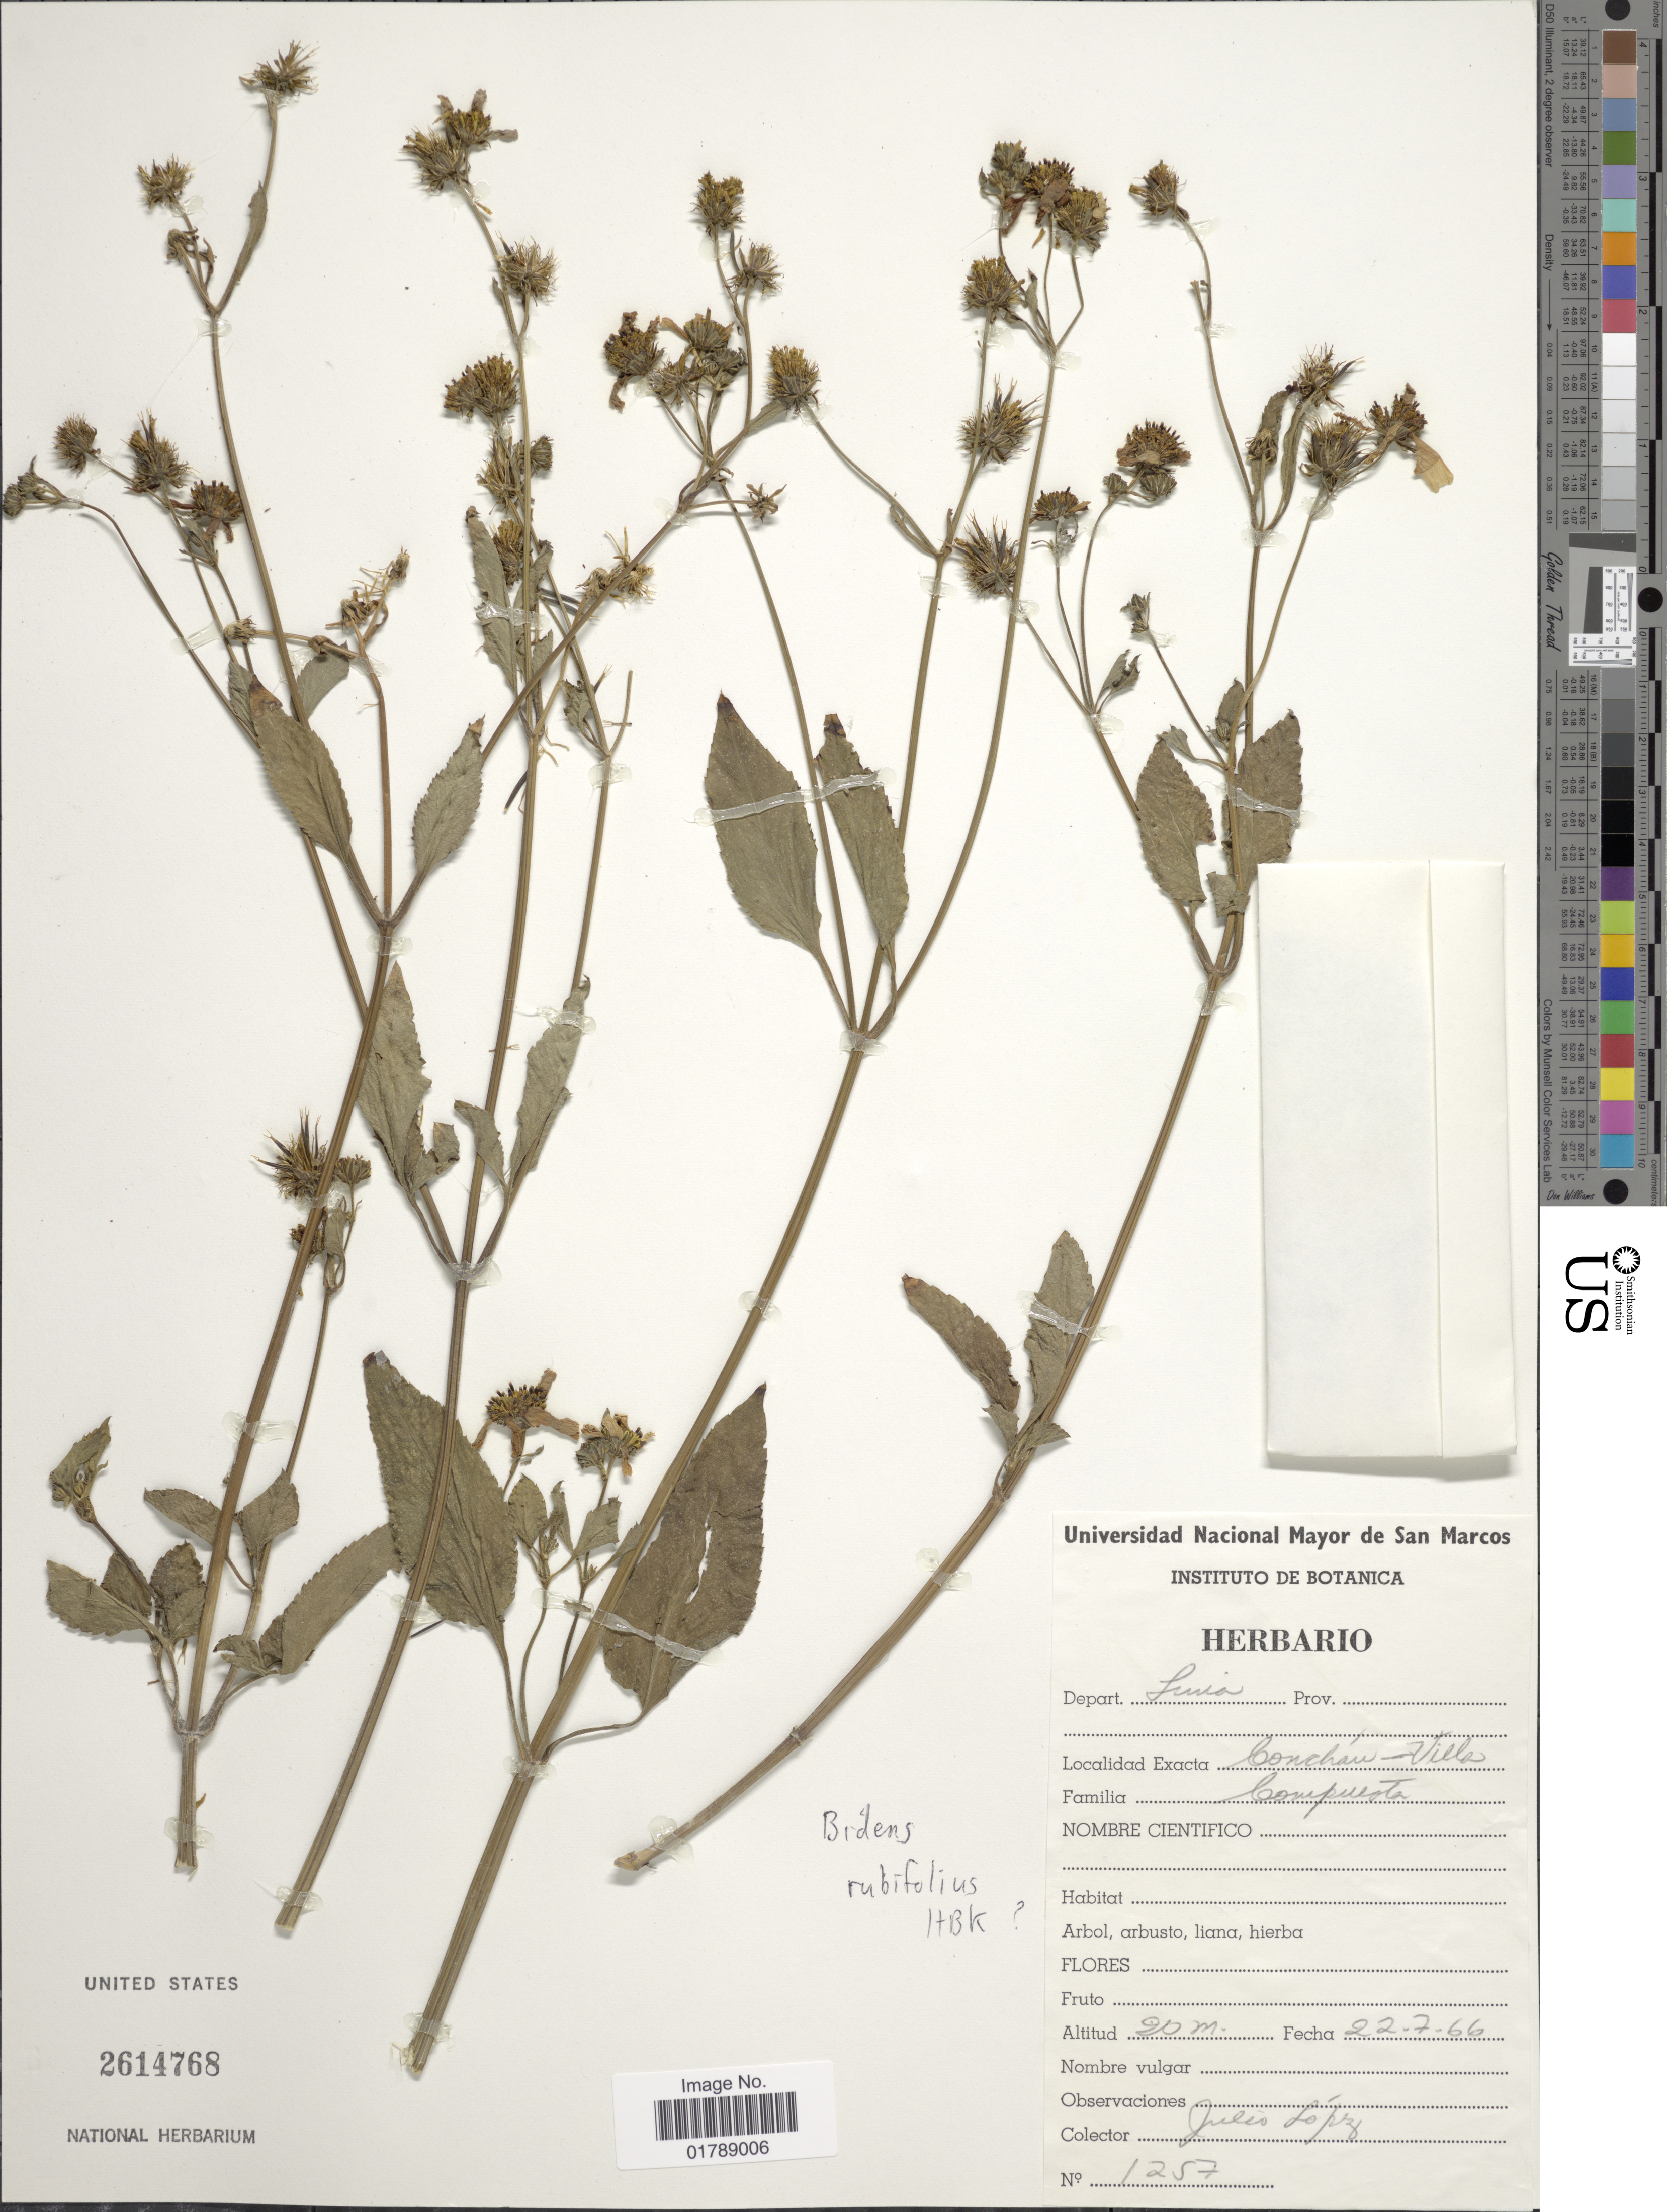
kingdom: Plantae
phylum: Tracheophyta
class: Magnoliopsida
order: Asterales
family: Asteraceae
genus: Bidens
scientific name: Bidens rubifolia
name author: Kunth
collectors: J. Lopez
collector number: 1257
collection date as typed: Transcribed d/m/y: 22/7/66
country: Peru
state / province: Lima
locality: Conchán-Villa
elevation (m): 20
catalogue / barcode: US 2614768